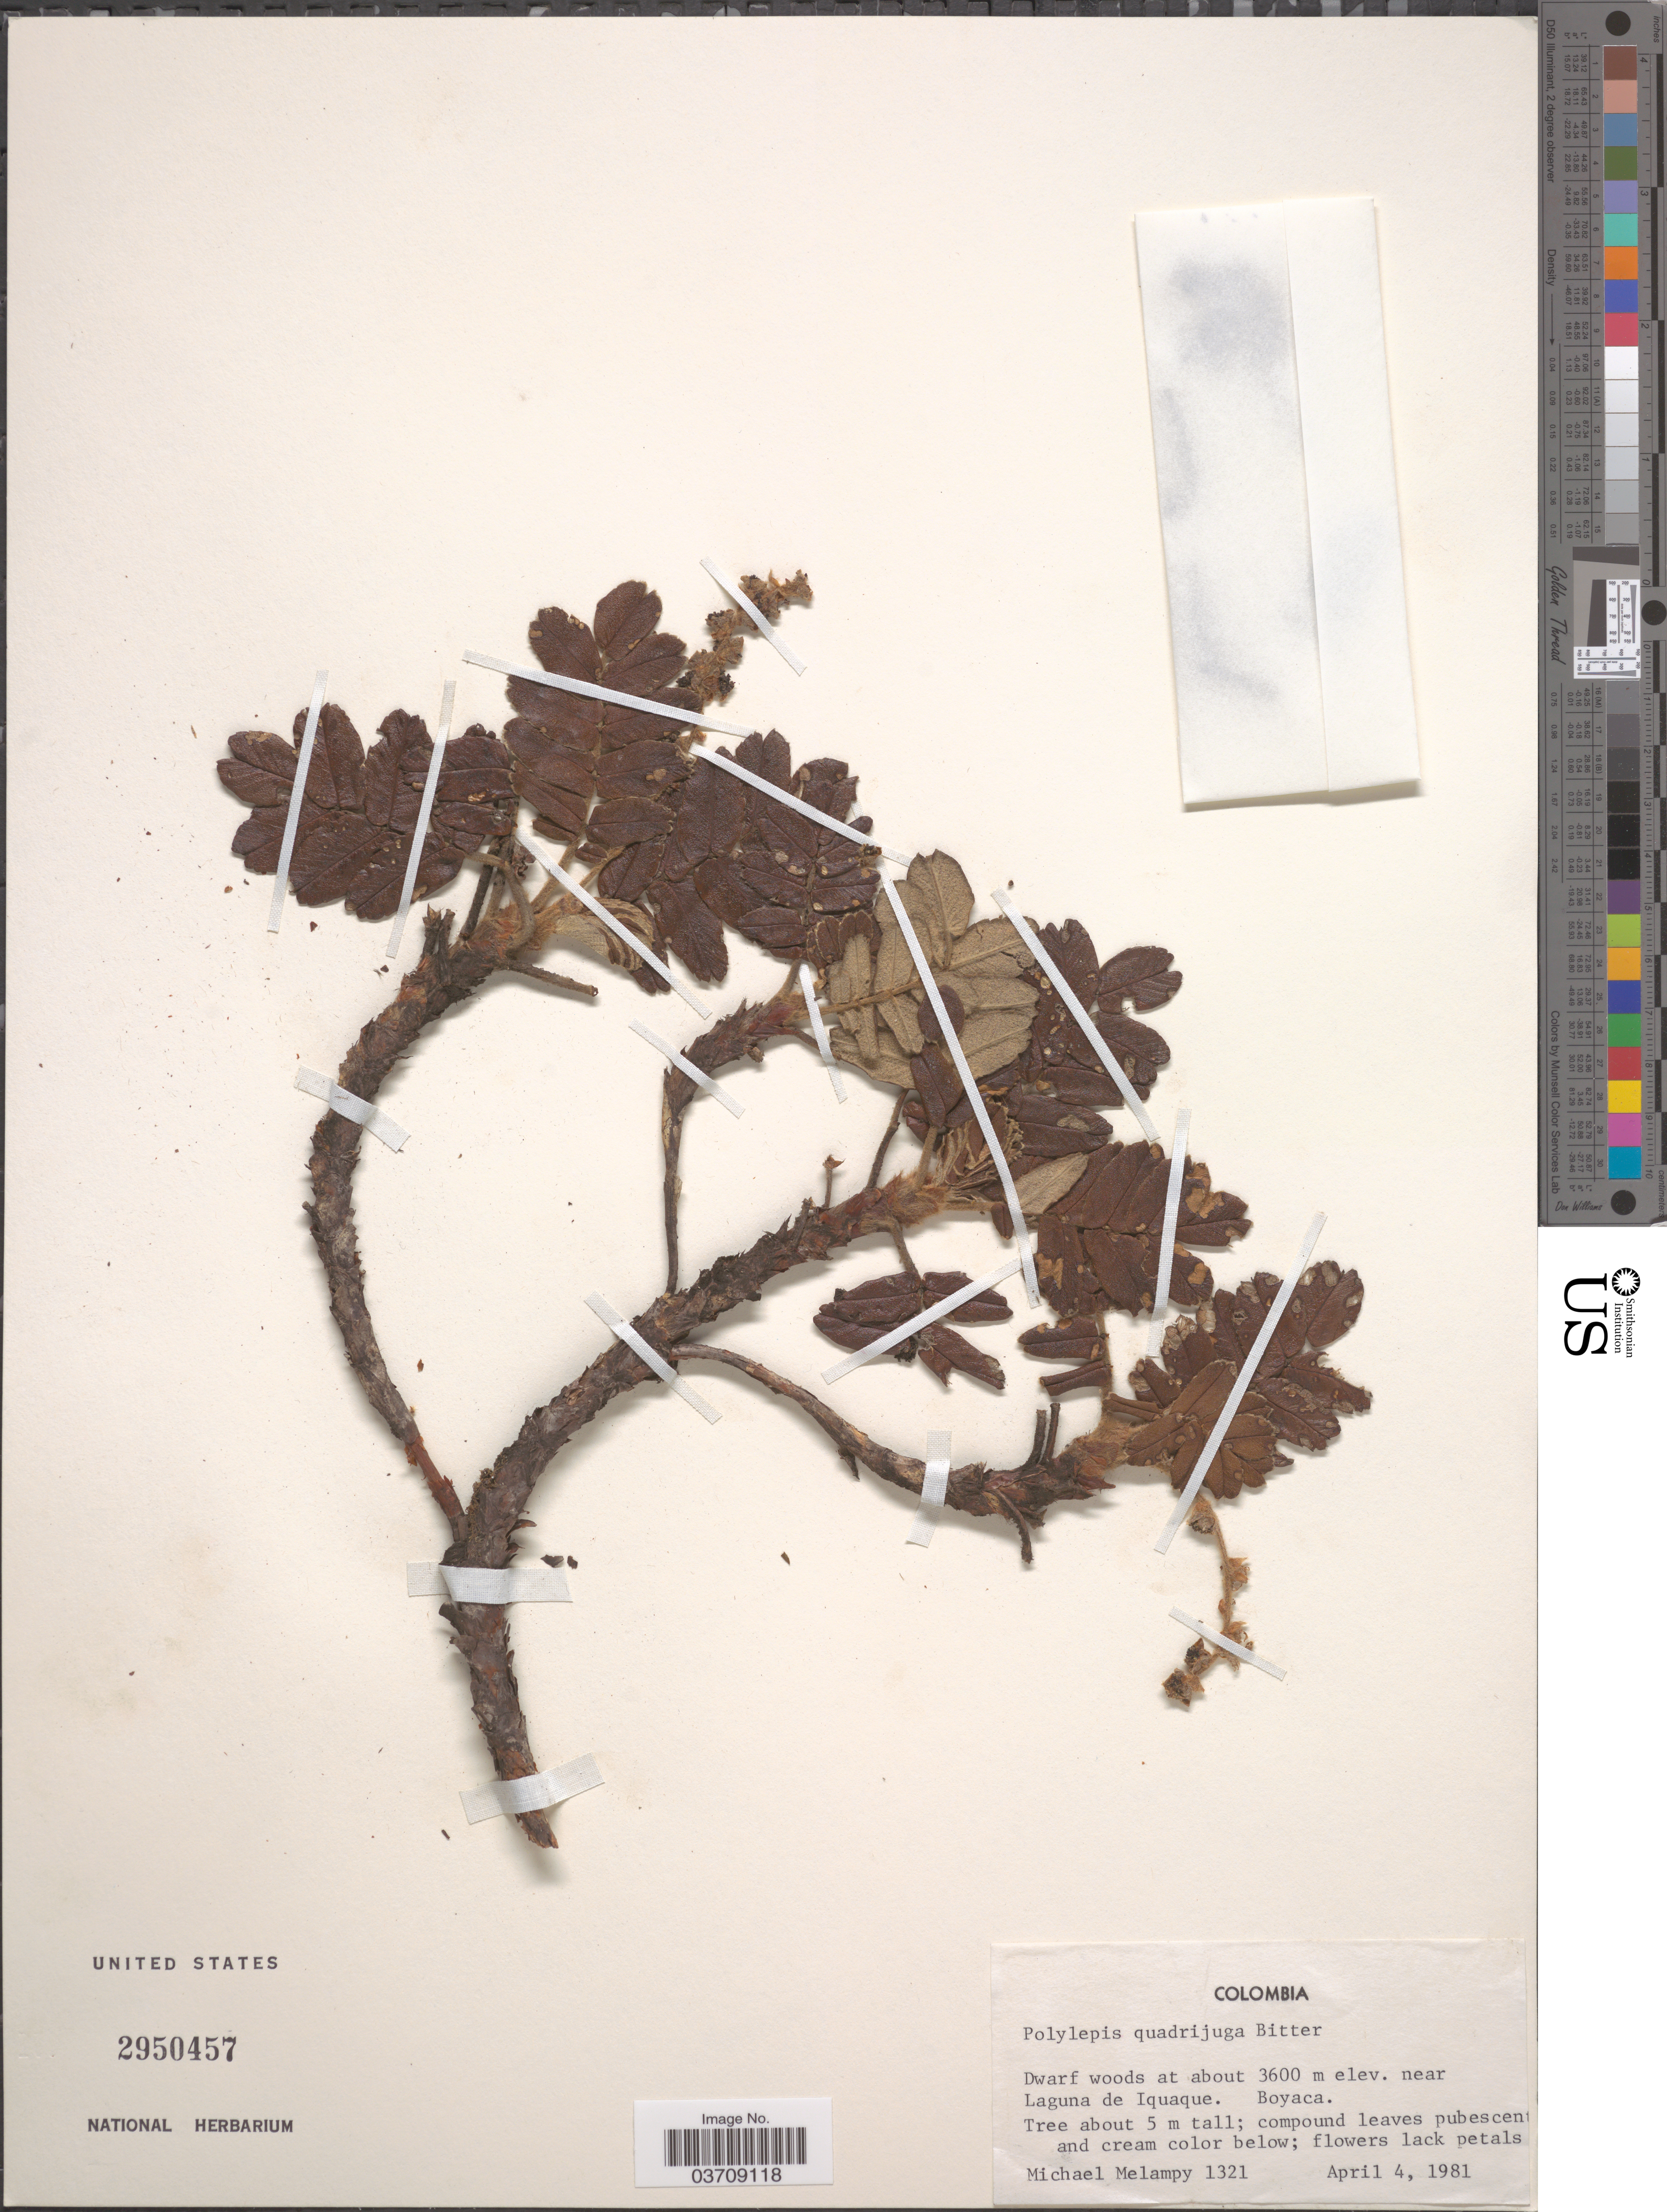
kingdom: Plantae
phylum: Tracheophyta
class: Magnoliopsida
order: Rosales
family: Rosaceae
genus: Polylepis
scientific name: Polylepis quadrijuga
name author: Bitter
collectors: M. Melampy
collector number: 1321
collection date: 1981-04-04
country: Colombia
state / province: Boyacá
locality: Near Laguna de Iquaque.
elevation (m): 3600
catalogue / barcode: US 2950457